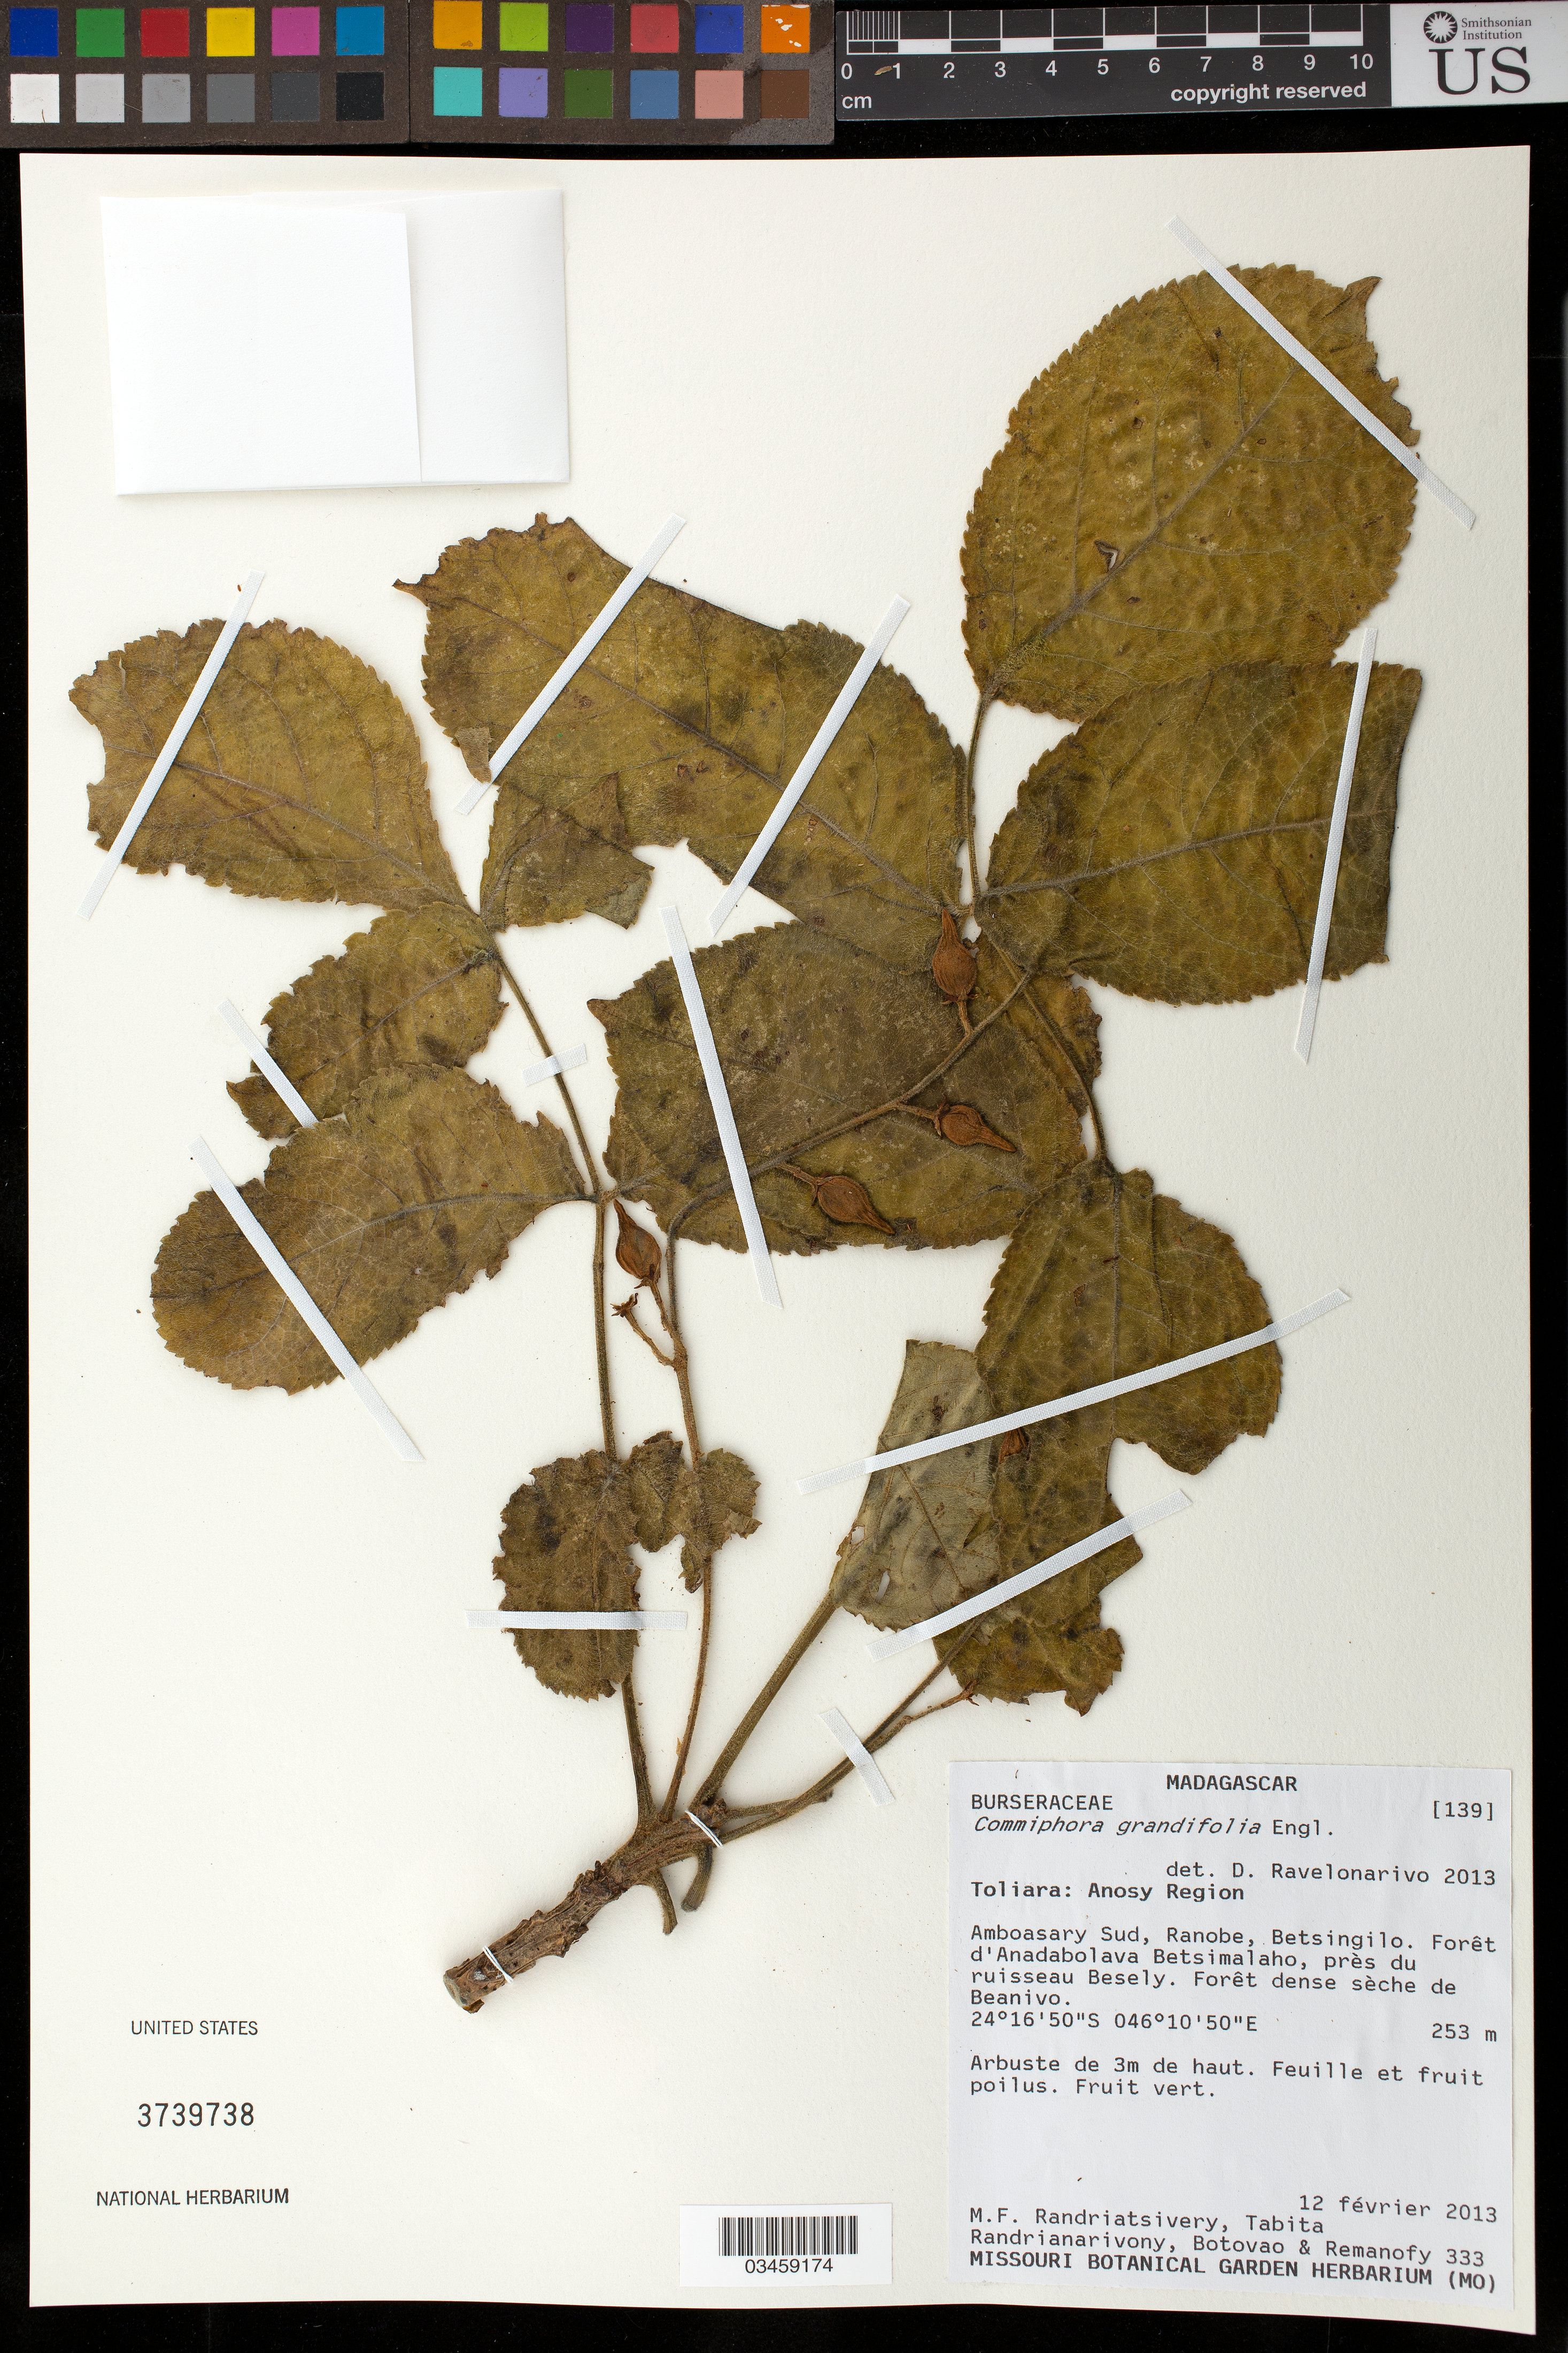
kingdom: Plantae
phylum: Tracheophyta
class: Magnoliopsida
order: Sapindales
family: Burseraceae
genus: Commiphora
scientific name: Commiphora grandifolia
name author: Engl.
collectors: M. F. Randriatsivery et al.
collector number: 333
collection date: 2013-02-12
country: Madagascar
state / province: Anosy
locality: Amboasary Sud, Ranobe, Betsingilo, forêt d'Anadabolava Betsimalaho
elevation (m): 253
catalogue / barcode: US 3739738